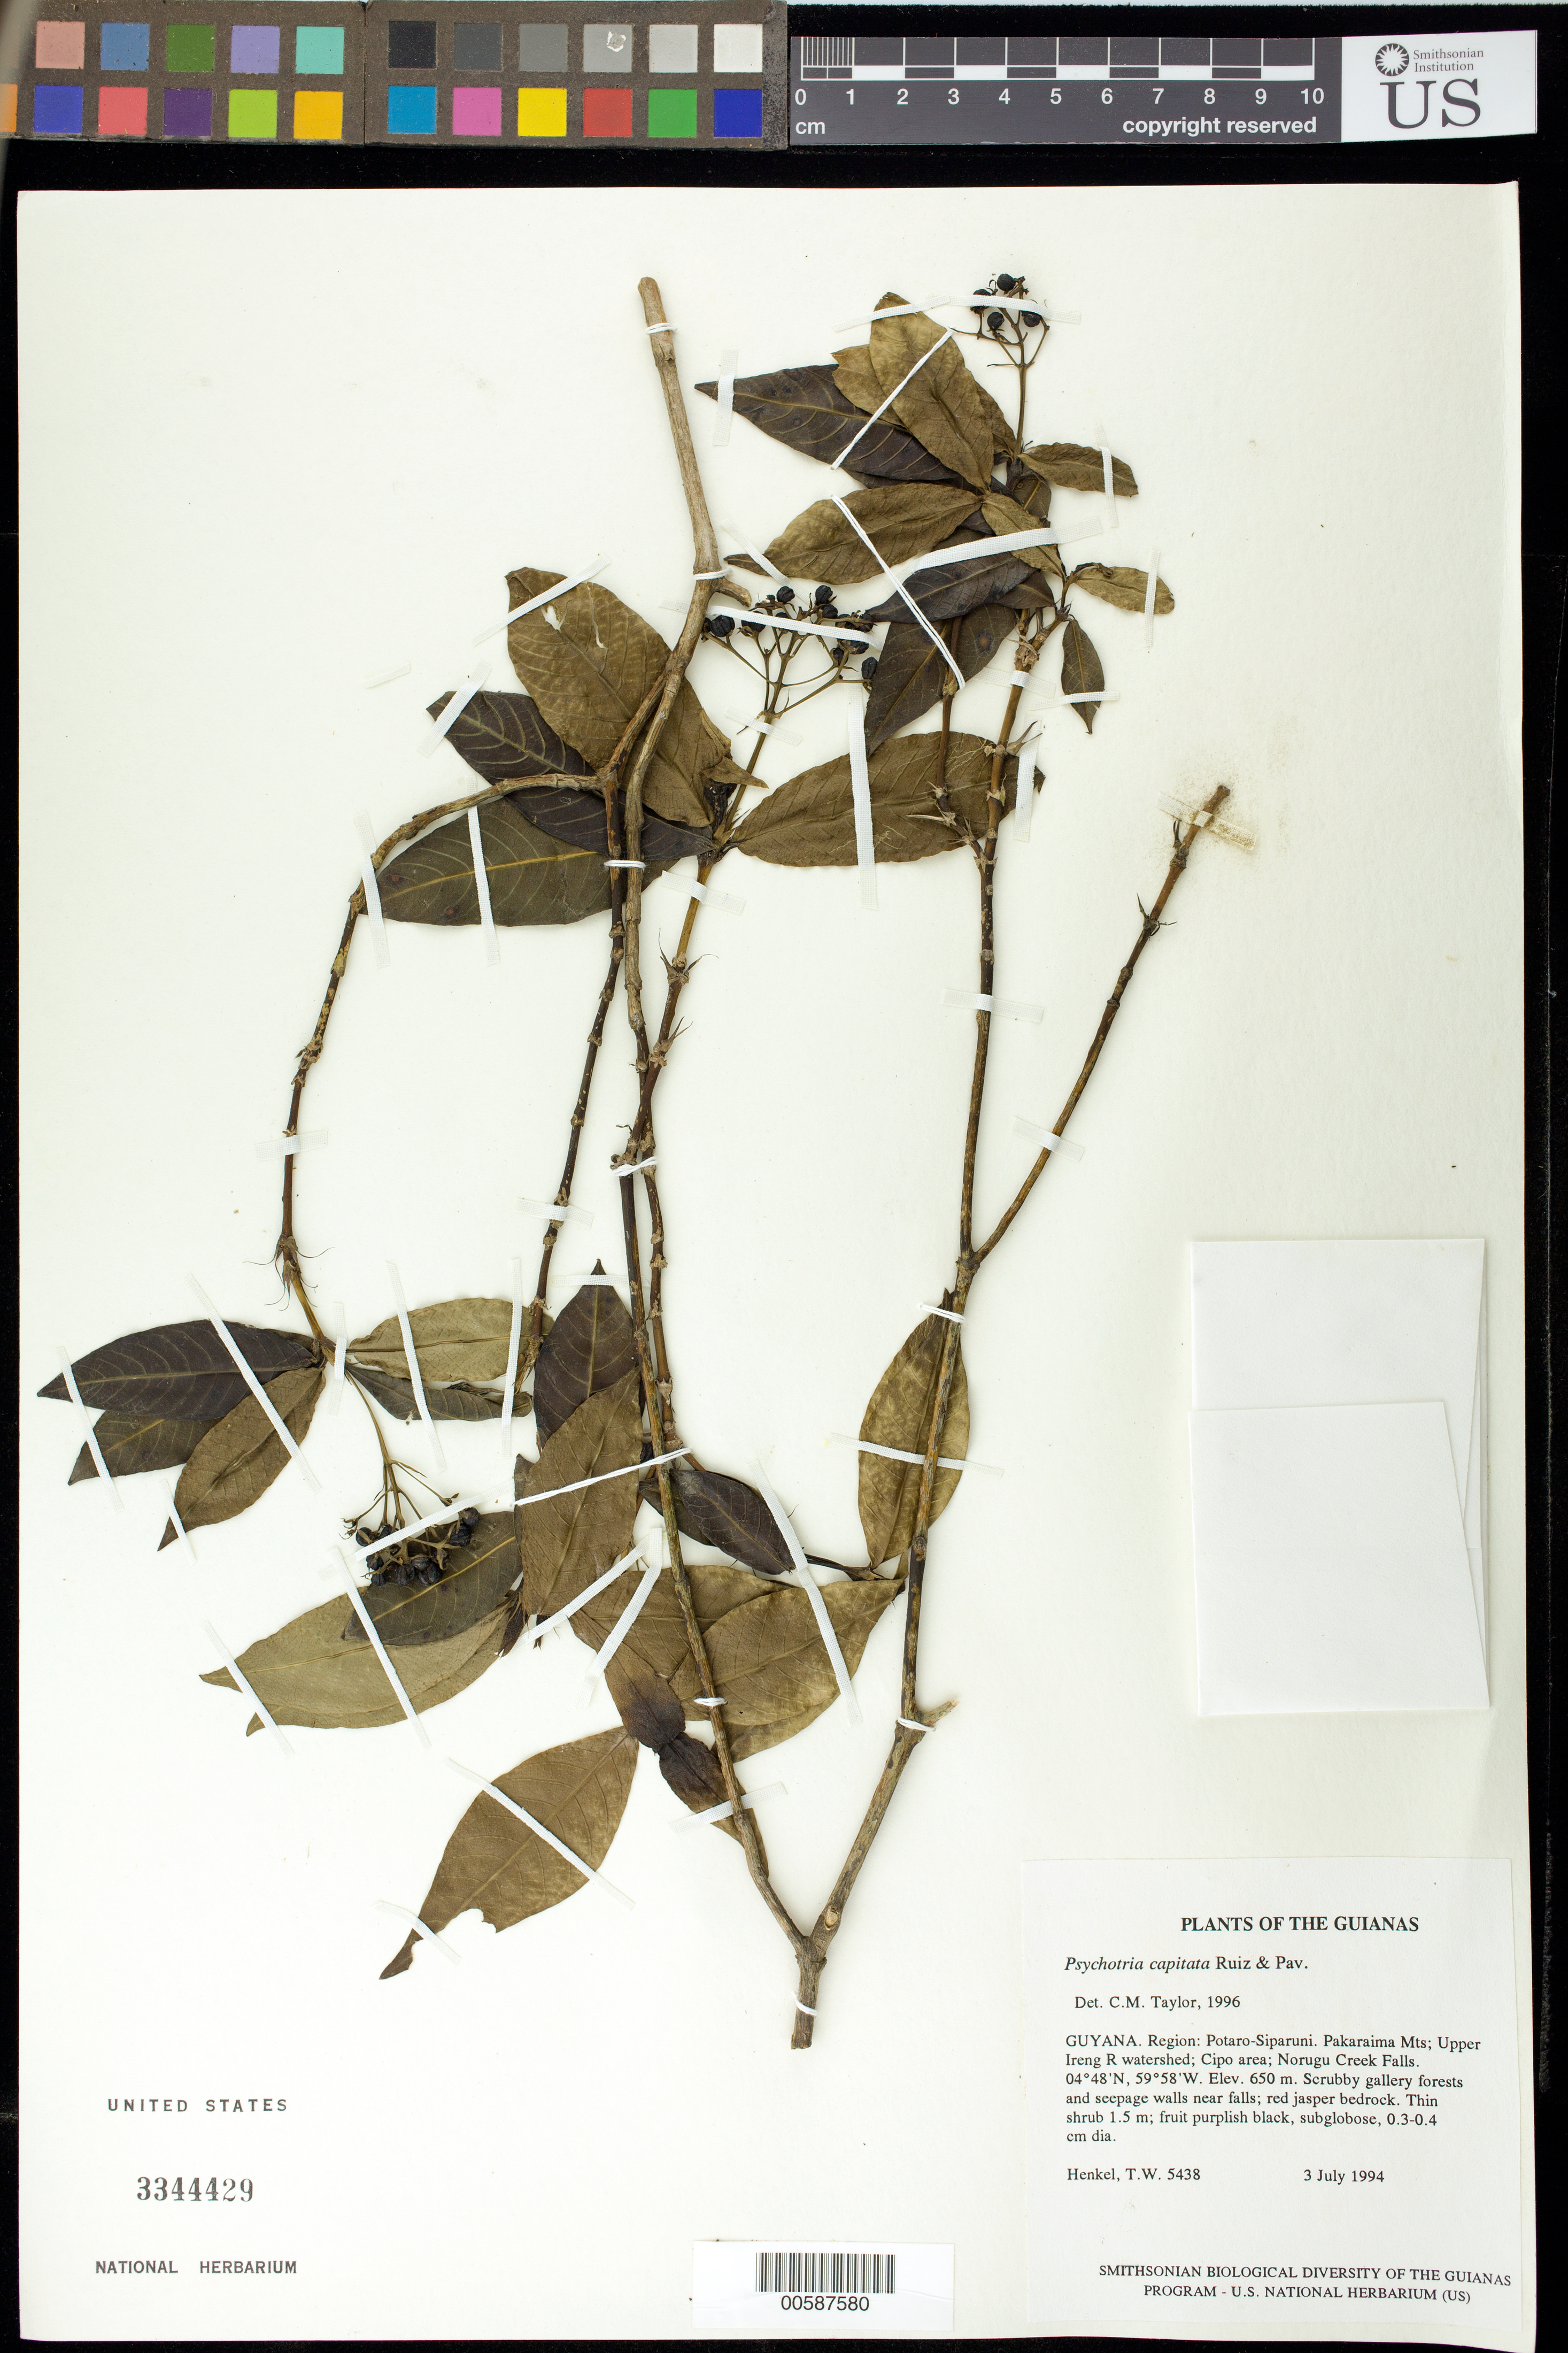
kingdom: Plantae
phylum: Tracheophyta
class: Magnoliopsida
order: Gentianales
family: Rubiaceae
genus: Palicourea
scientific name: Palicourea violacea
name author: (Aubl.) A. Rich.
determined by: Kirkbride, J. H., Jr.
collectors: T. Henkel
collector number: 5438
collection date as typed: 3 July 1994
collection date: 1994-07-03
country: Guyana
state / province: Potaro-Siparuni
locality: Pakaraima Mts; Upper Ireng R watershed; Cipo area; Norugu Creek Falls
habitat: Scrubby gallery forests and seepage walls near falls; red jasper bedrock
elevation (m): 650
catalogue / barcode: US 3344429